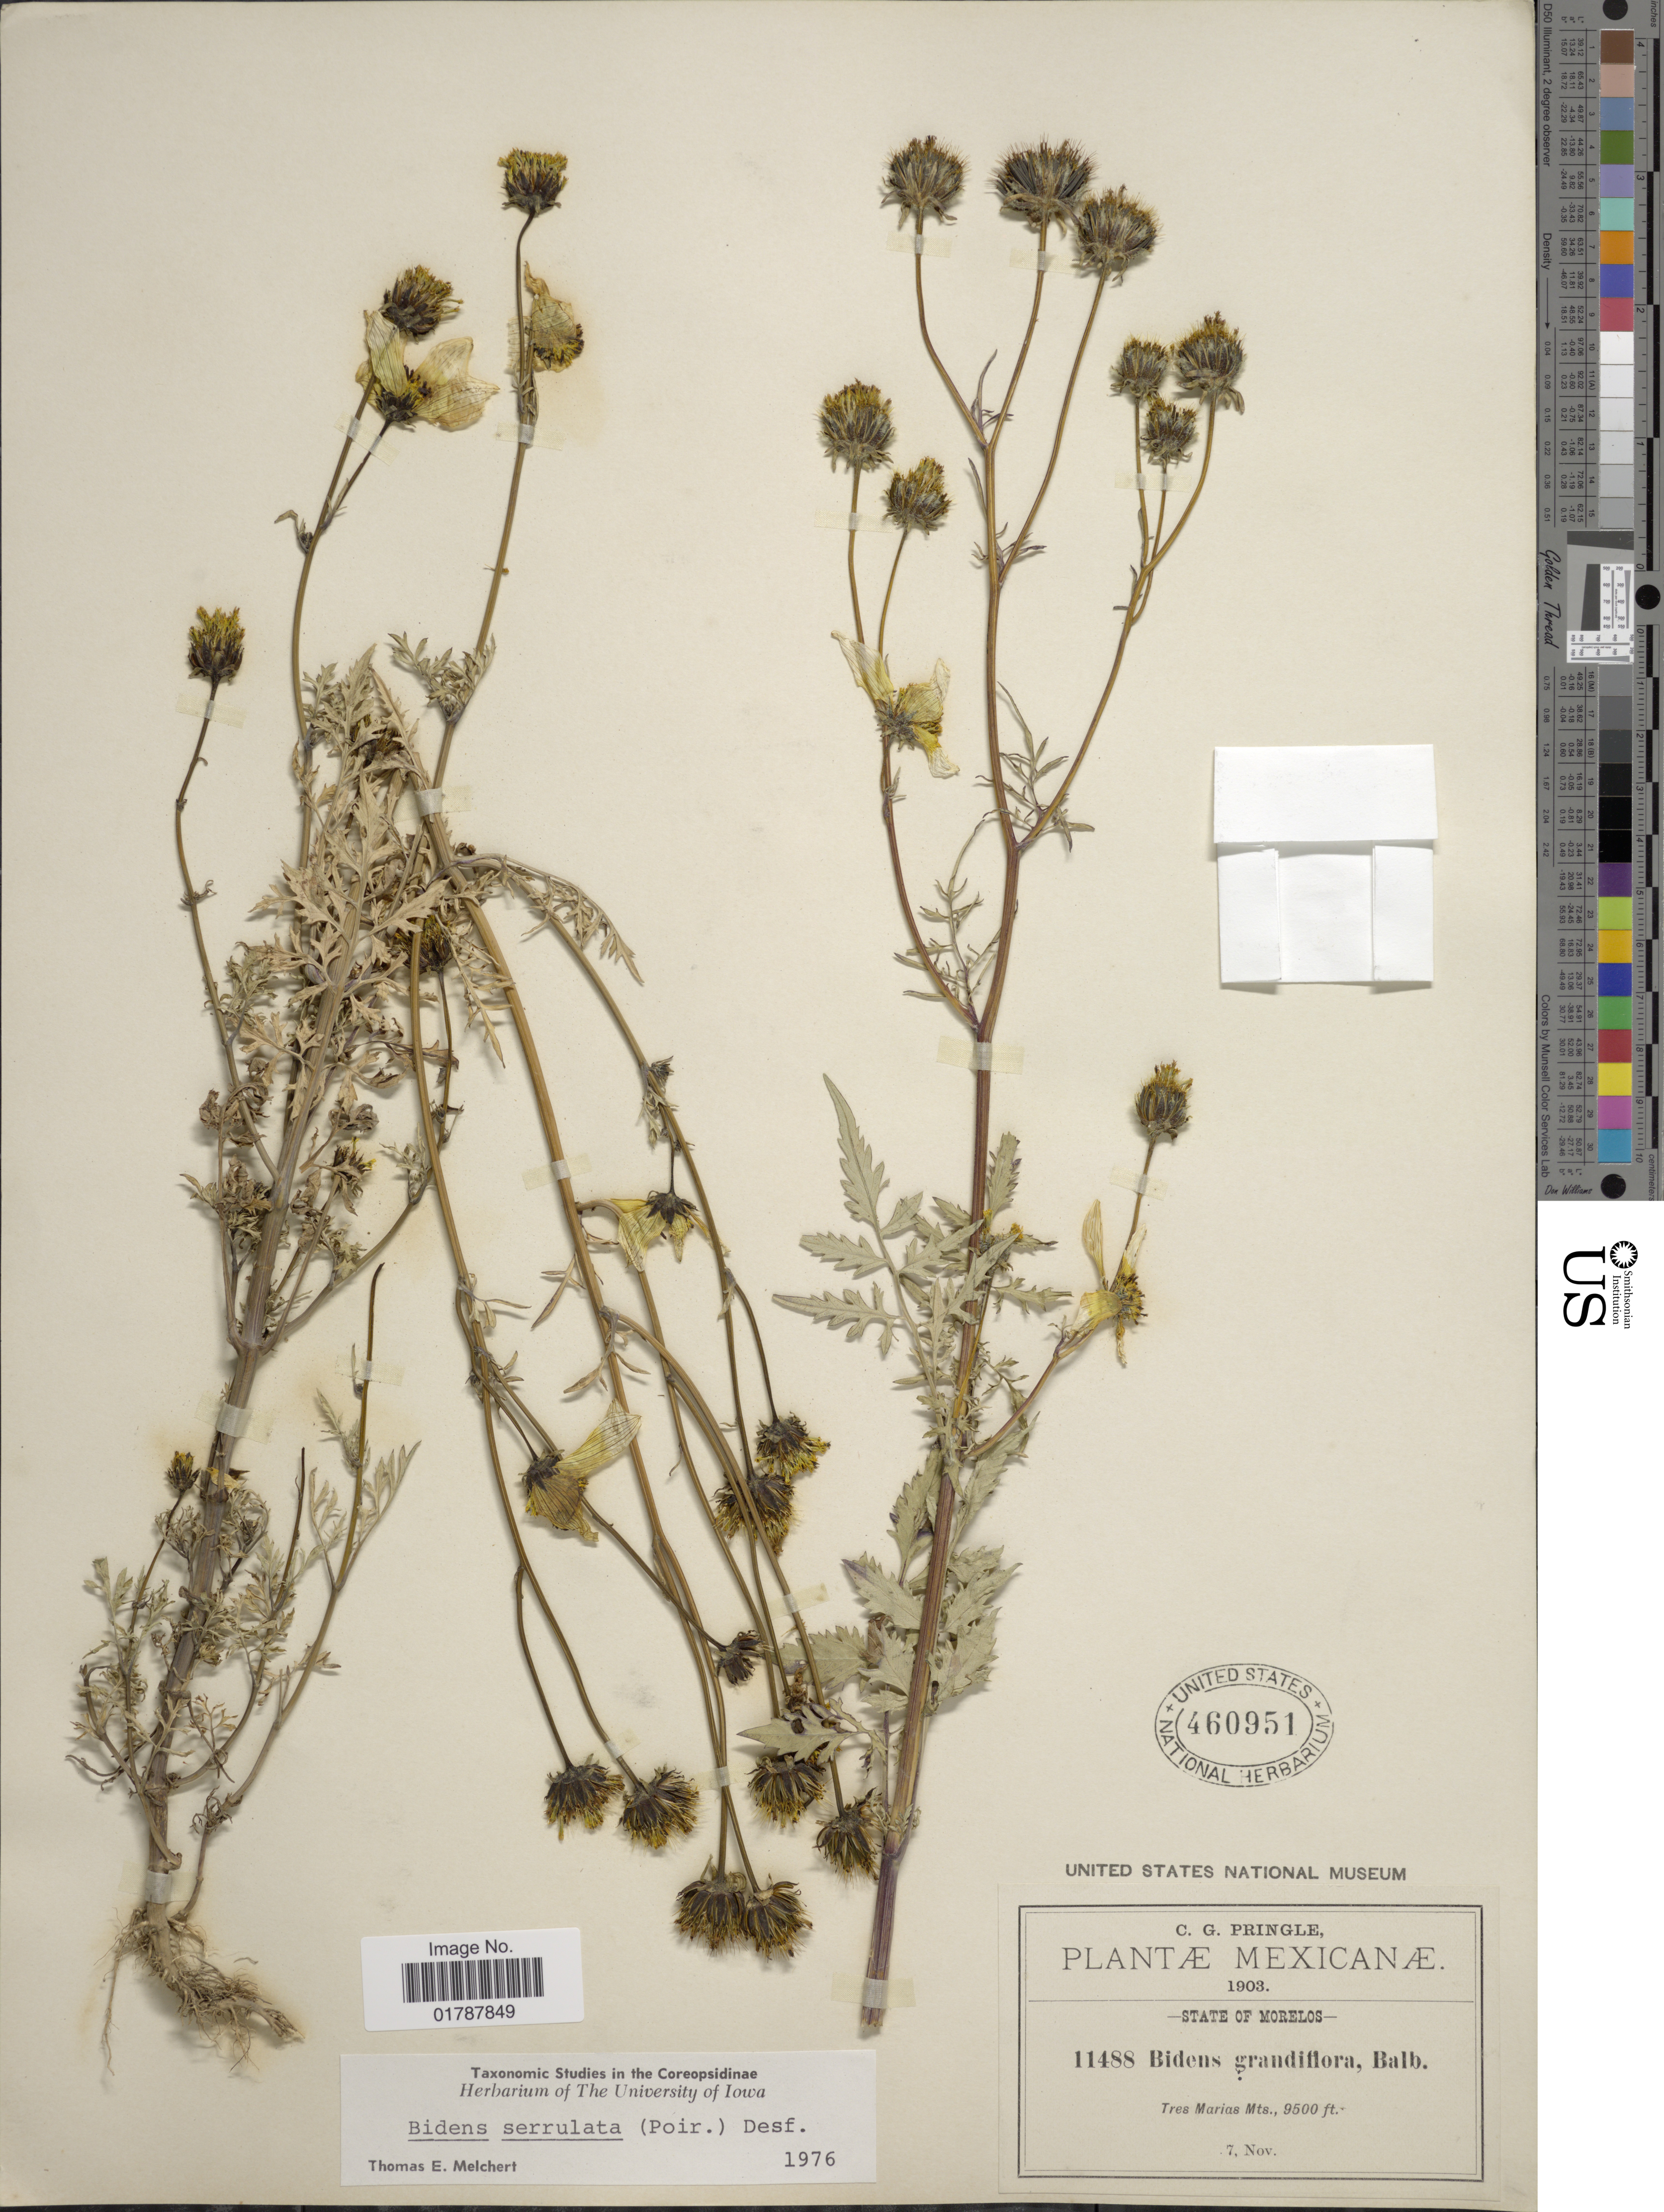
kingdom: Plantae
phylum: Tracheophyta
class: Magnoliopsida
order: Asterales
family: Asteraceae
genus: Bidens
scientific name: Bidens serrulata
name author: (Poir.) Desf.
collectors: C. G. Pringle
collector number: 11488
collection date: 1903-11-07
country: Mexico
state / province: Morelos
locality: State of Morelos, Tres Marias Mts.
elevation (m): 2896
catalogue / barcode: US 460951